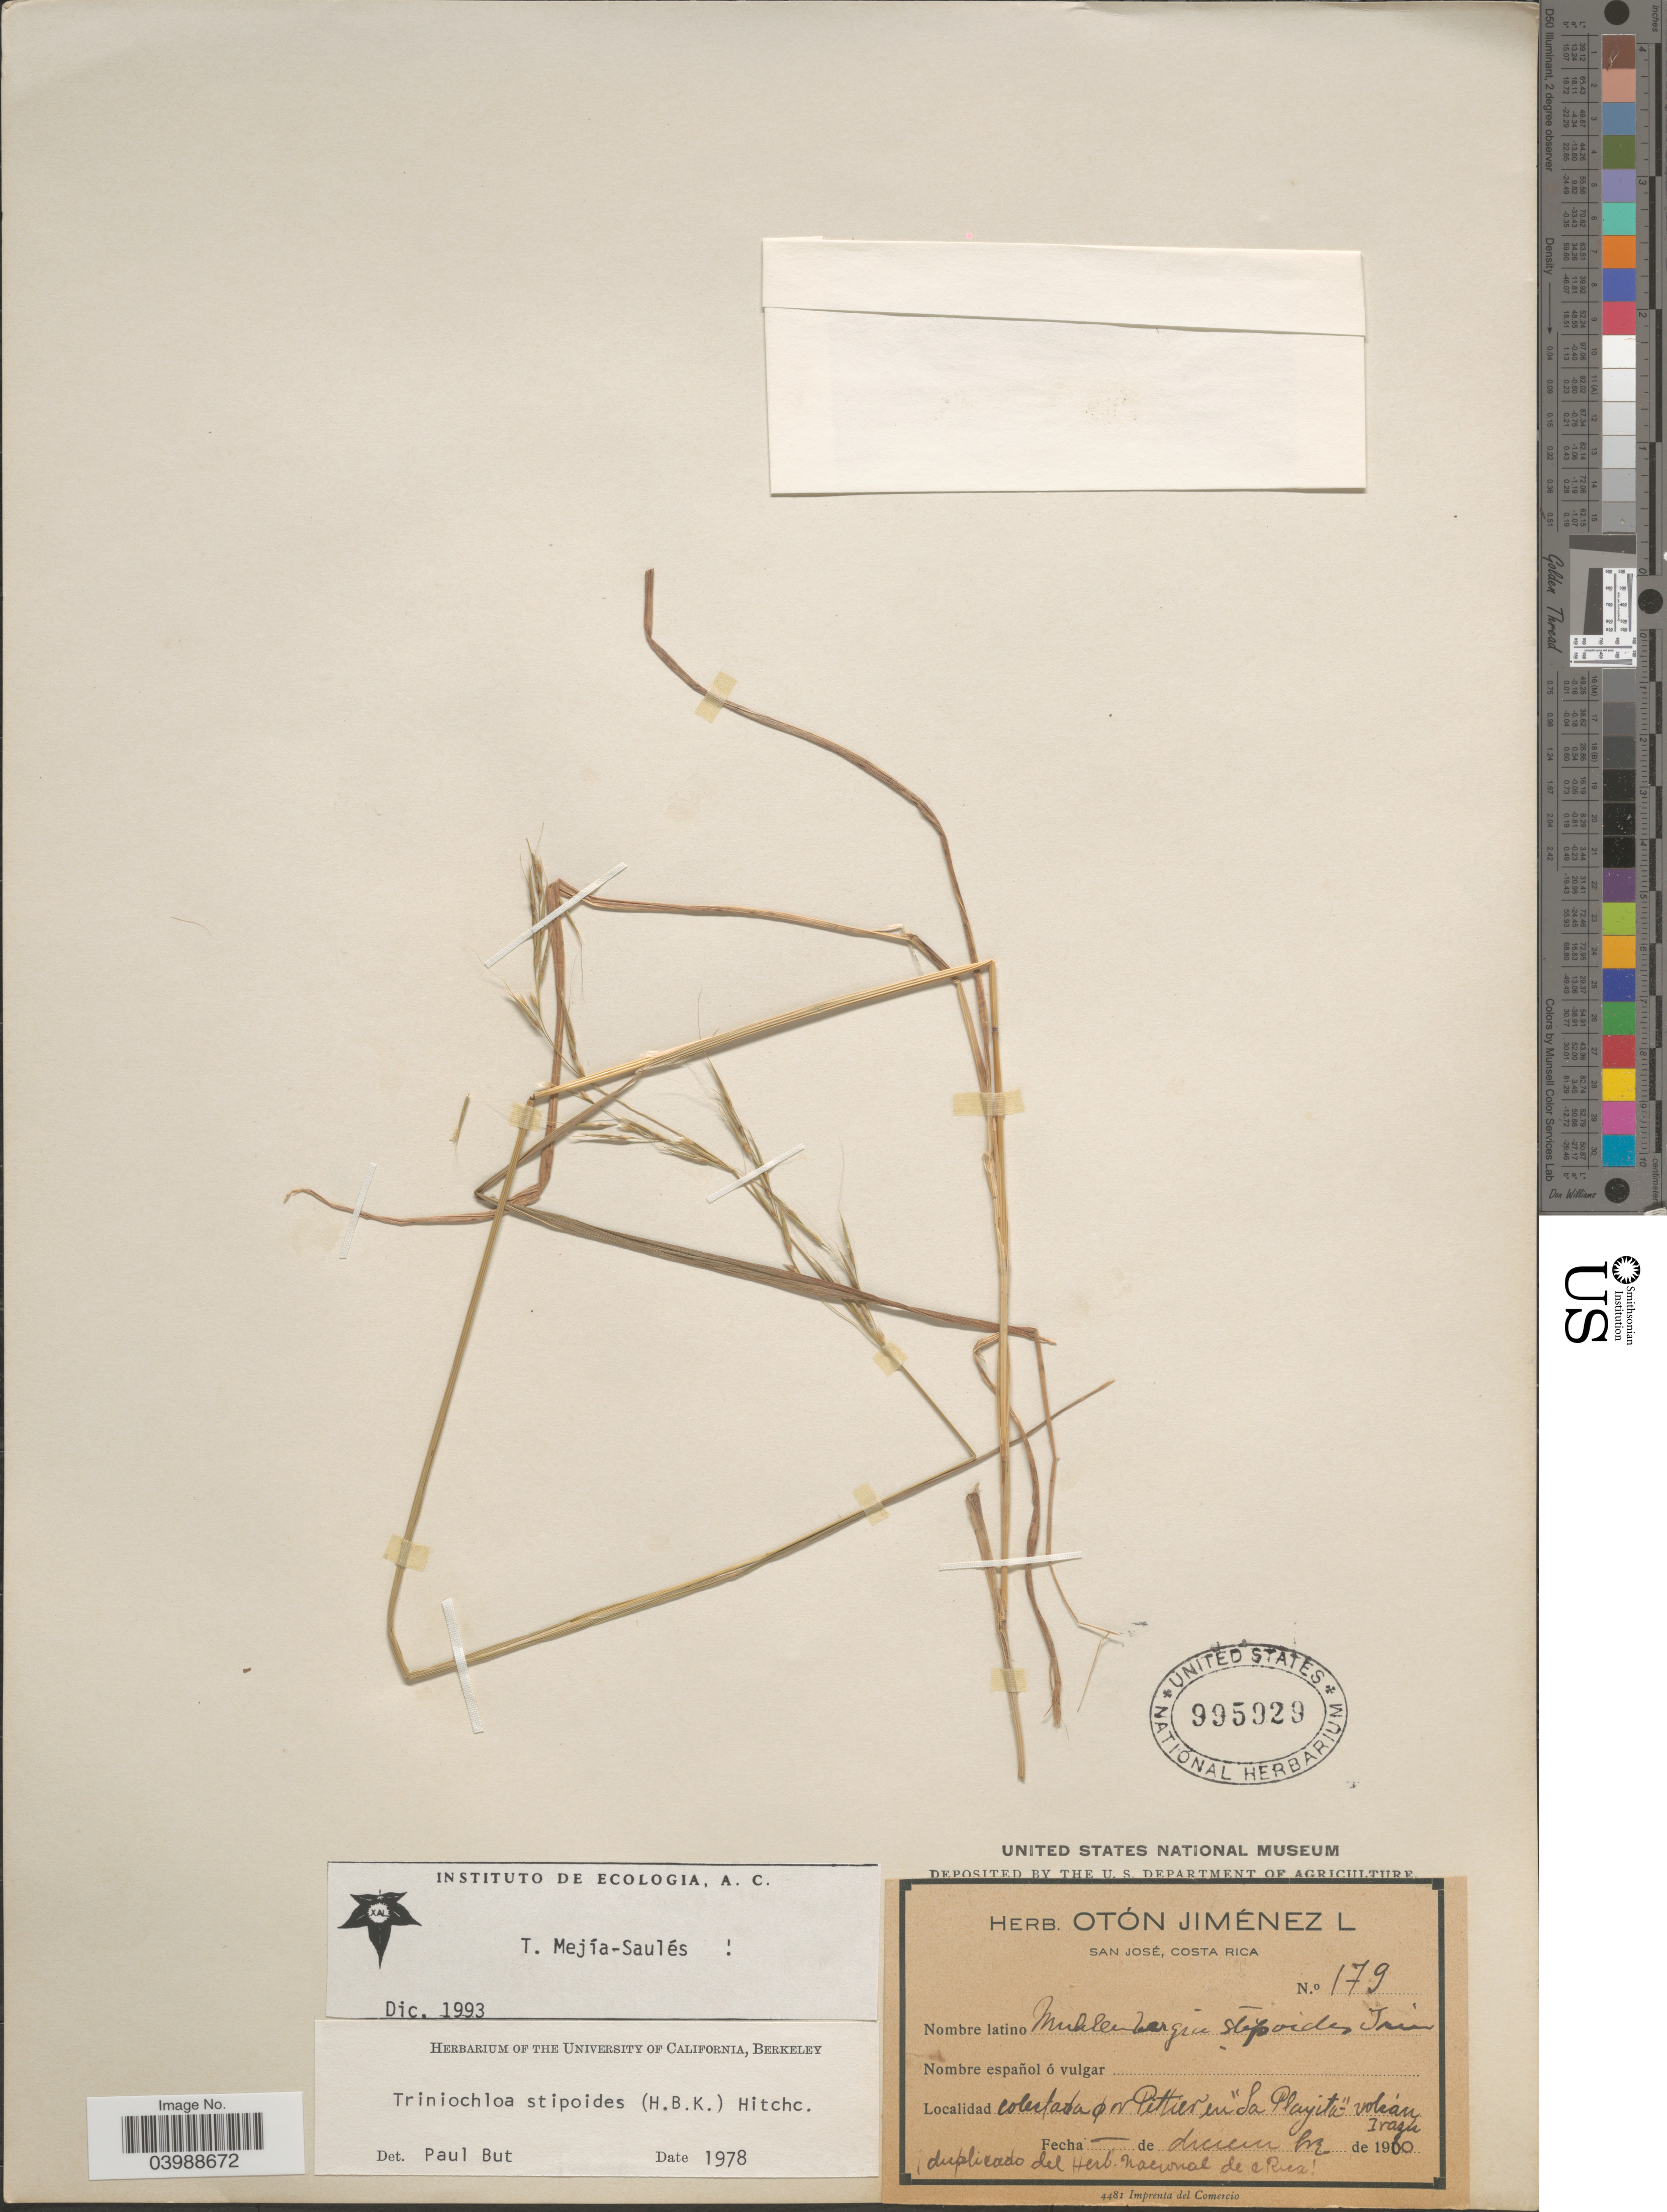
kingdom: Plantae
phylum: Tracheophyta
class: Liliopsida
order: Poales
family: Poaceae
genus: Triniochloa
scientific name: Triniochloa stipoides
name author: (Kunth) Hitchc.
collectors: Pittier, --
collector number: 179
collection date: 1900-12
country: Costa Rica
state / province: San José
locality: En "La Playita"- volcán Irazú.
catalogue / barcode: US 995929